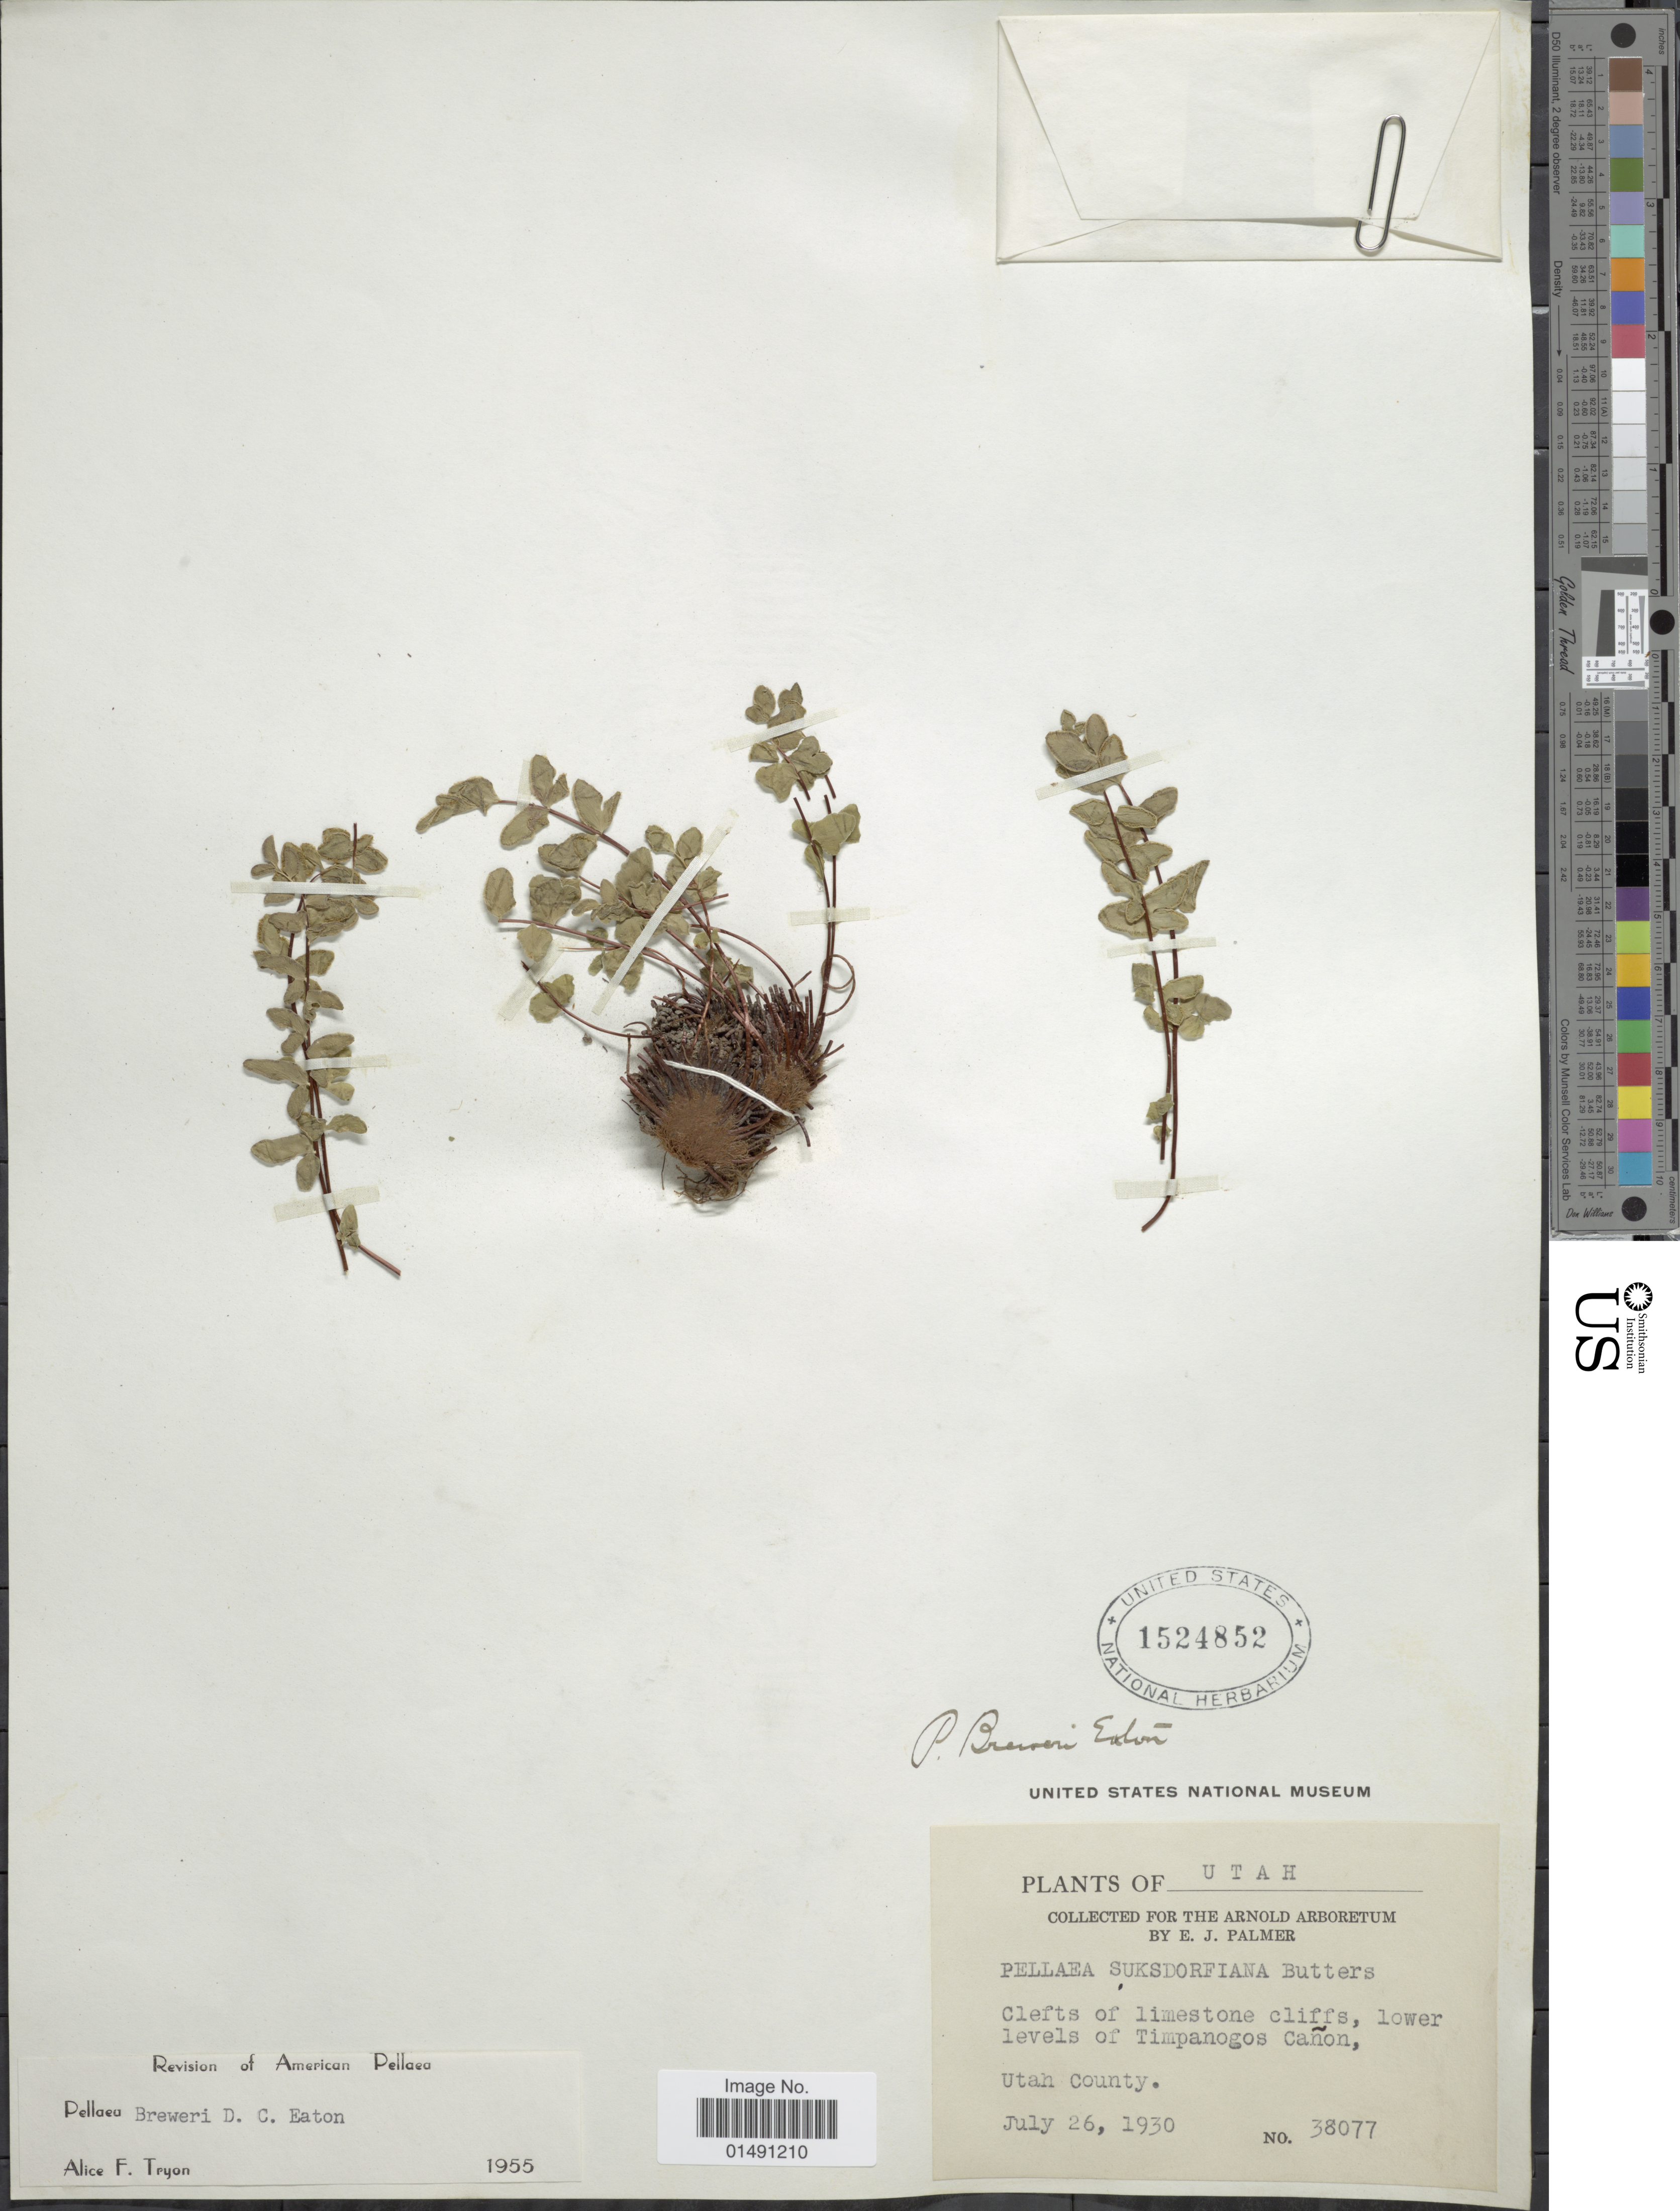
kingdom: Plantae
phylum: Tracheophyta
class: Polypodiopsida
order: Polypodiales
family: Pteridaceae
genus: Pellaea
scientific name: Pellaea breweri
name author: D.C. Eaton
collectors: E. J. Palmer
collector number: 38077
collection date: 1930-07-26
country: United States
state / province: Utah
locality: Lower levels of Timpanogos Cañon, Utah County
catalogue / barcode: US 1524852